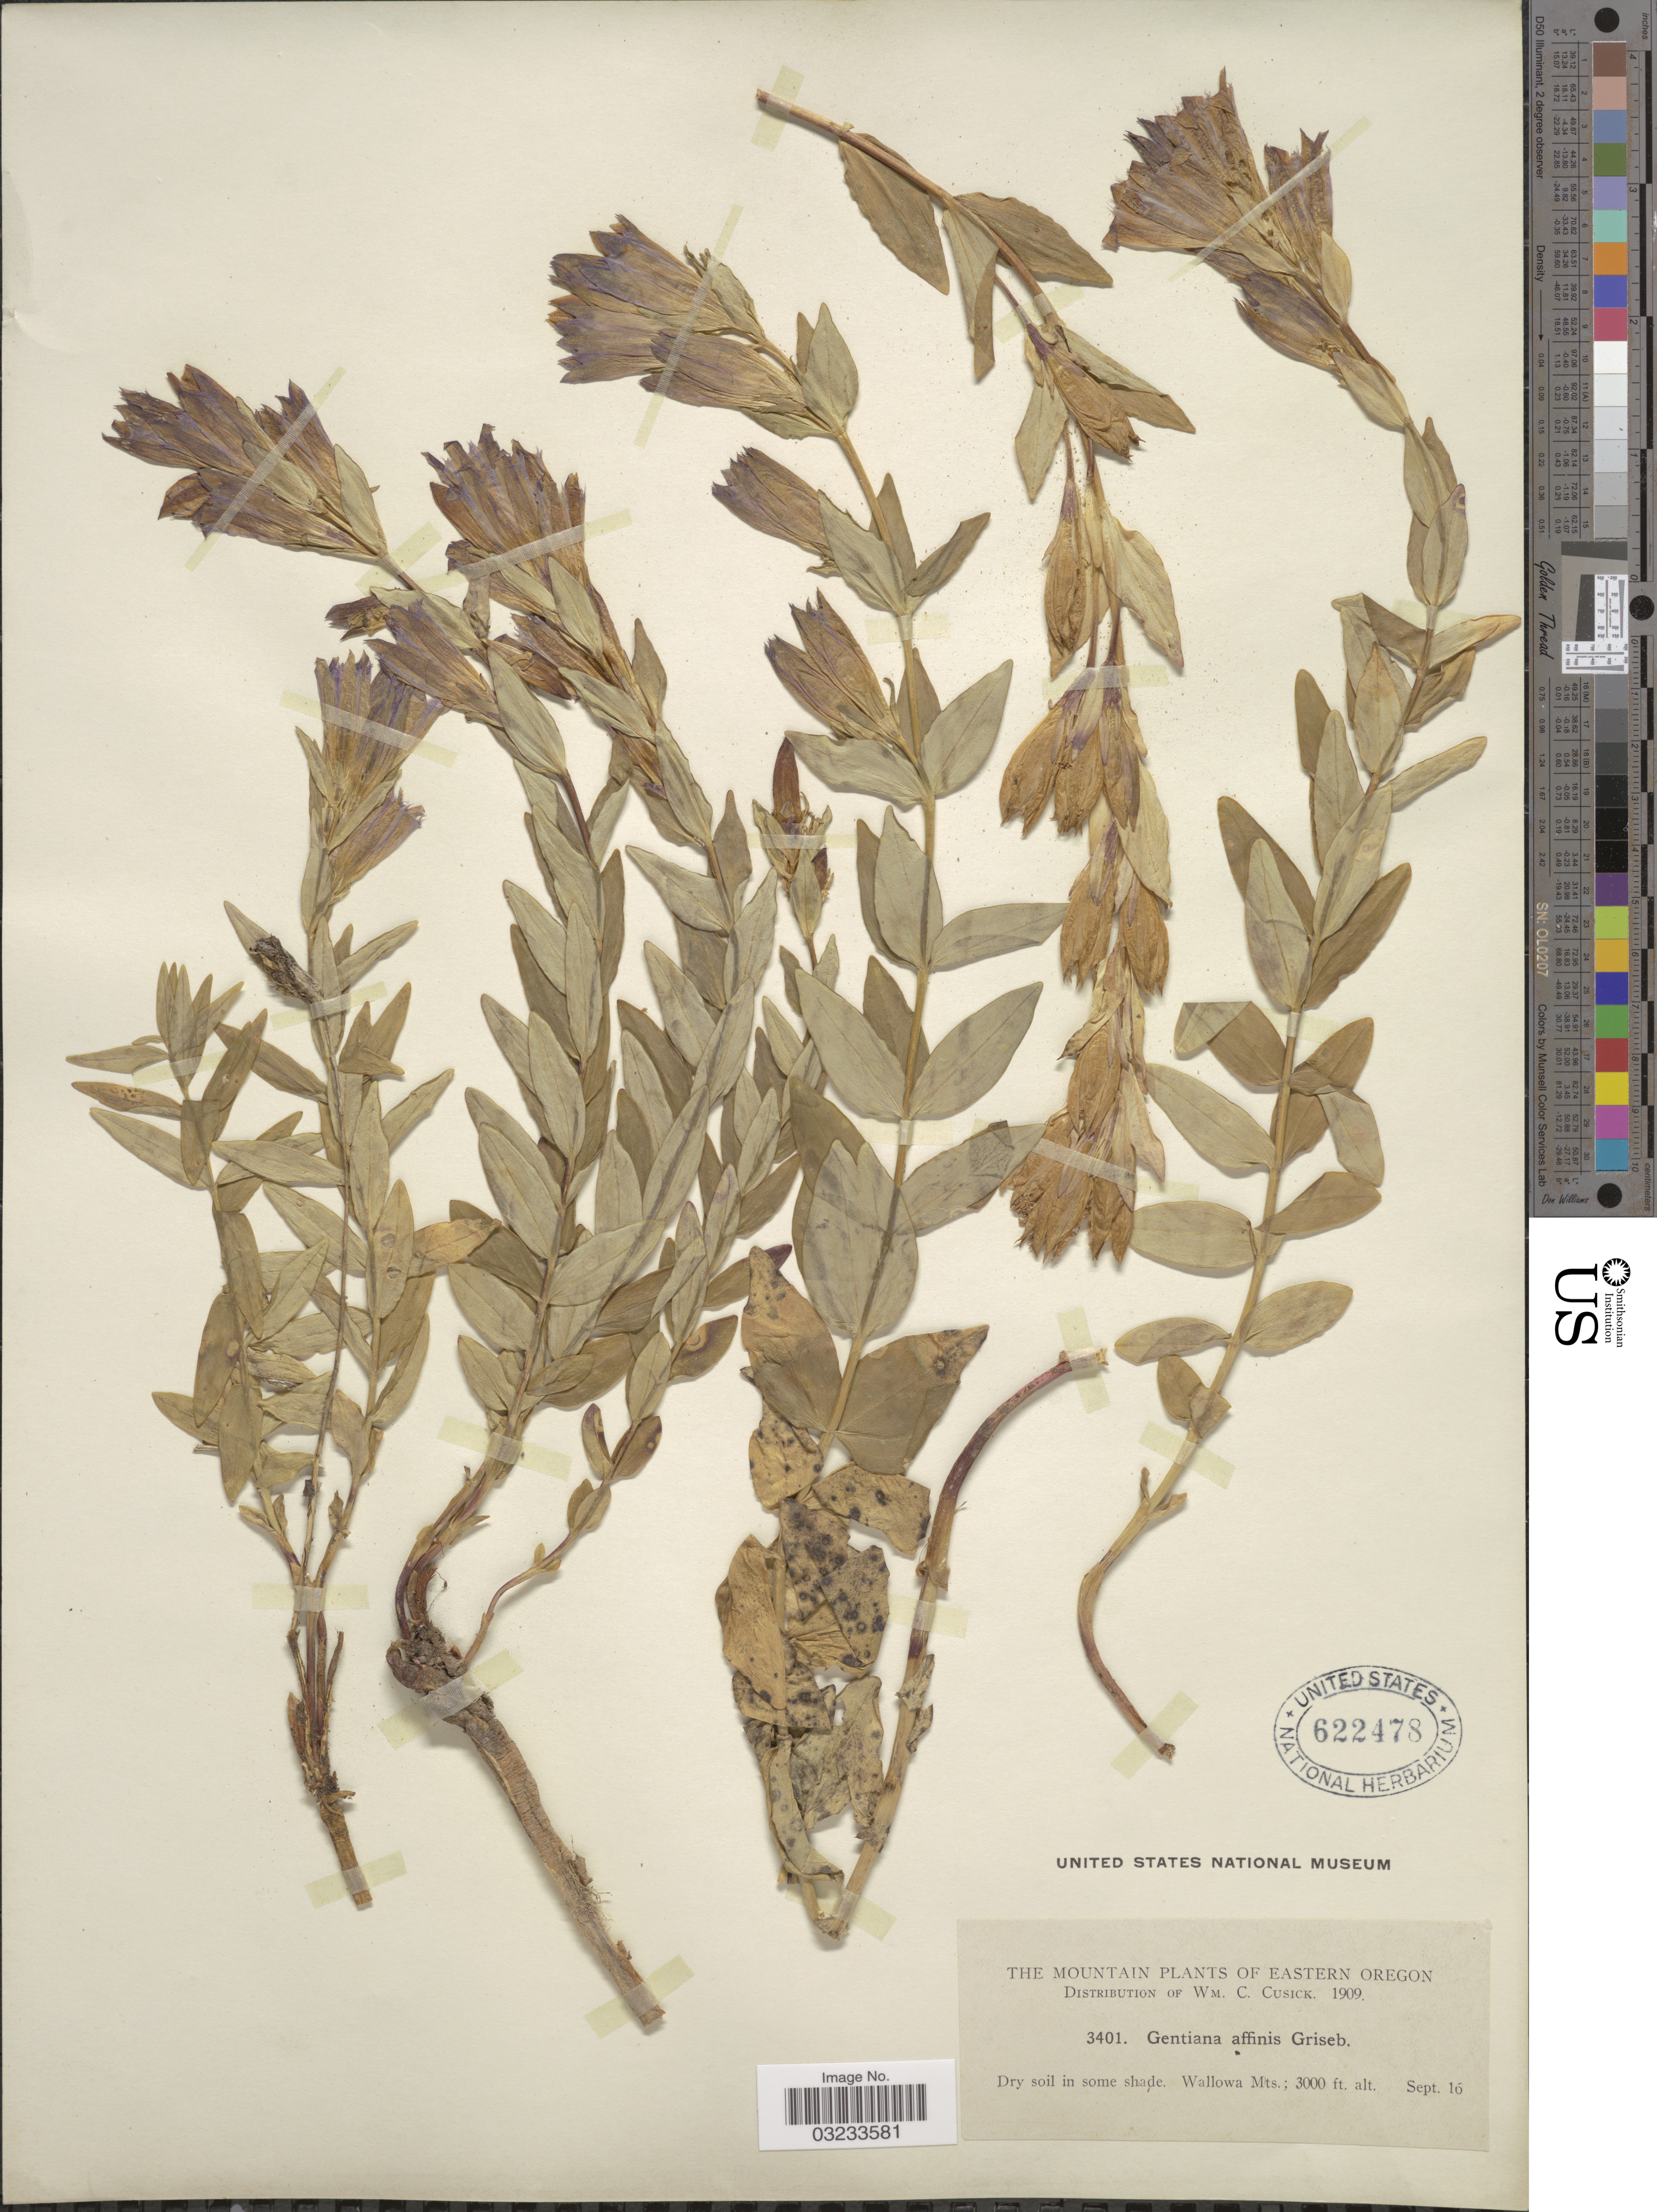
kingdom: Plantae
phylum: Tracheophyta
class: Magnoliopsida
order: Gentianales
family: Gentianaceae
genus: Gentiana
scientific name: Gentiana affinis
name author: Griseb.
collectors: W. C. Cusick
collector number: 3401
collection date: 1909-09-16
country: United States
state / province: Oregon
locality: The Mountain of Eastern Oregon. Wallowa Mts.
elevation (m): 914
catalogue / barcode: US 622478